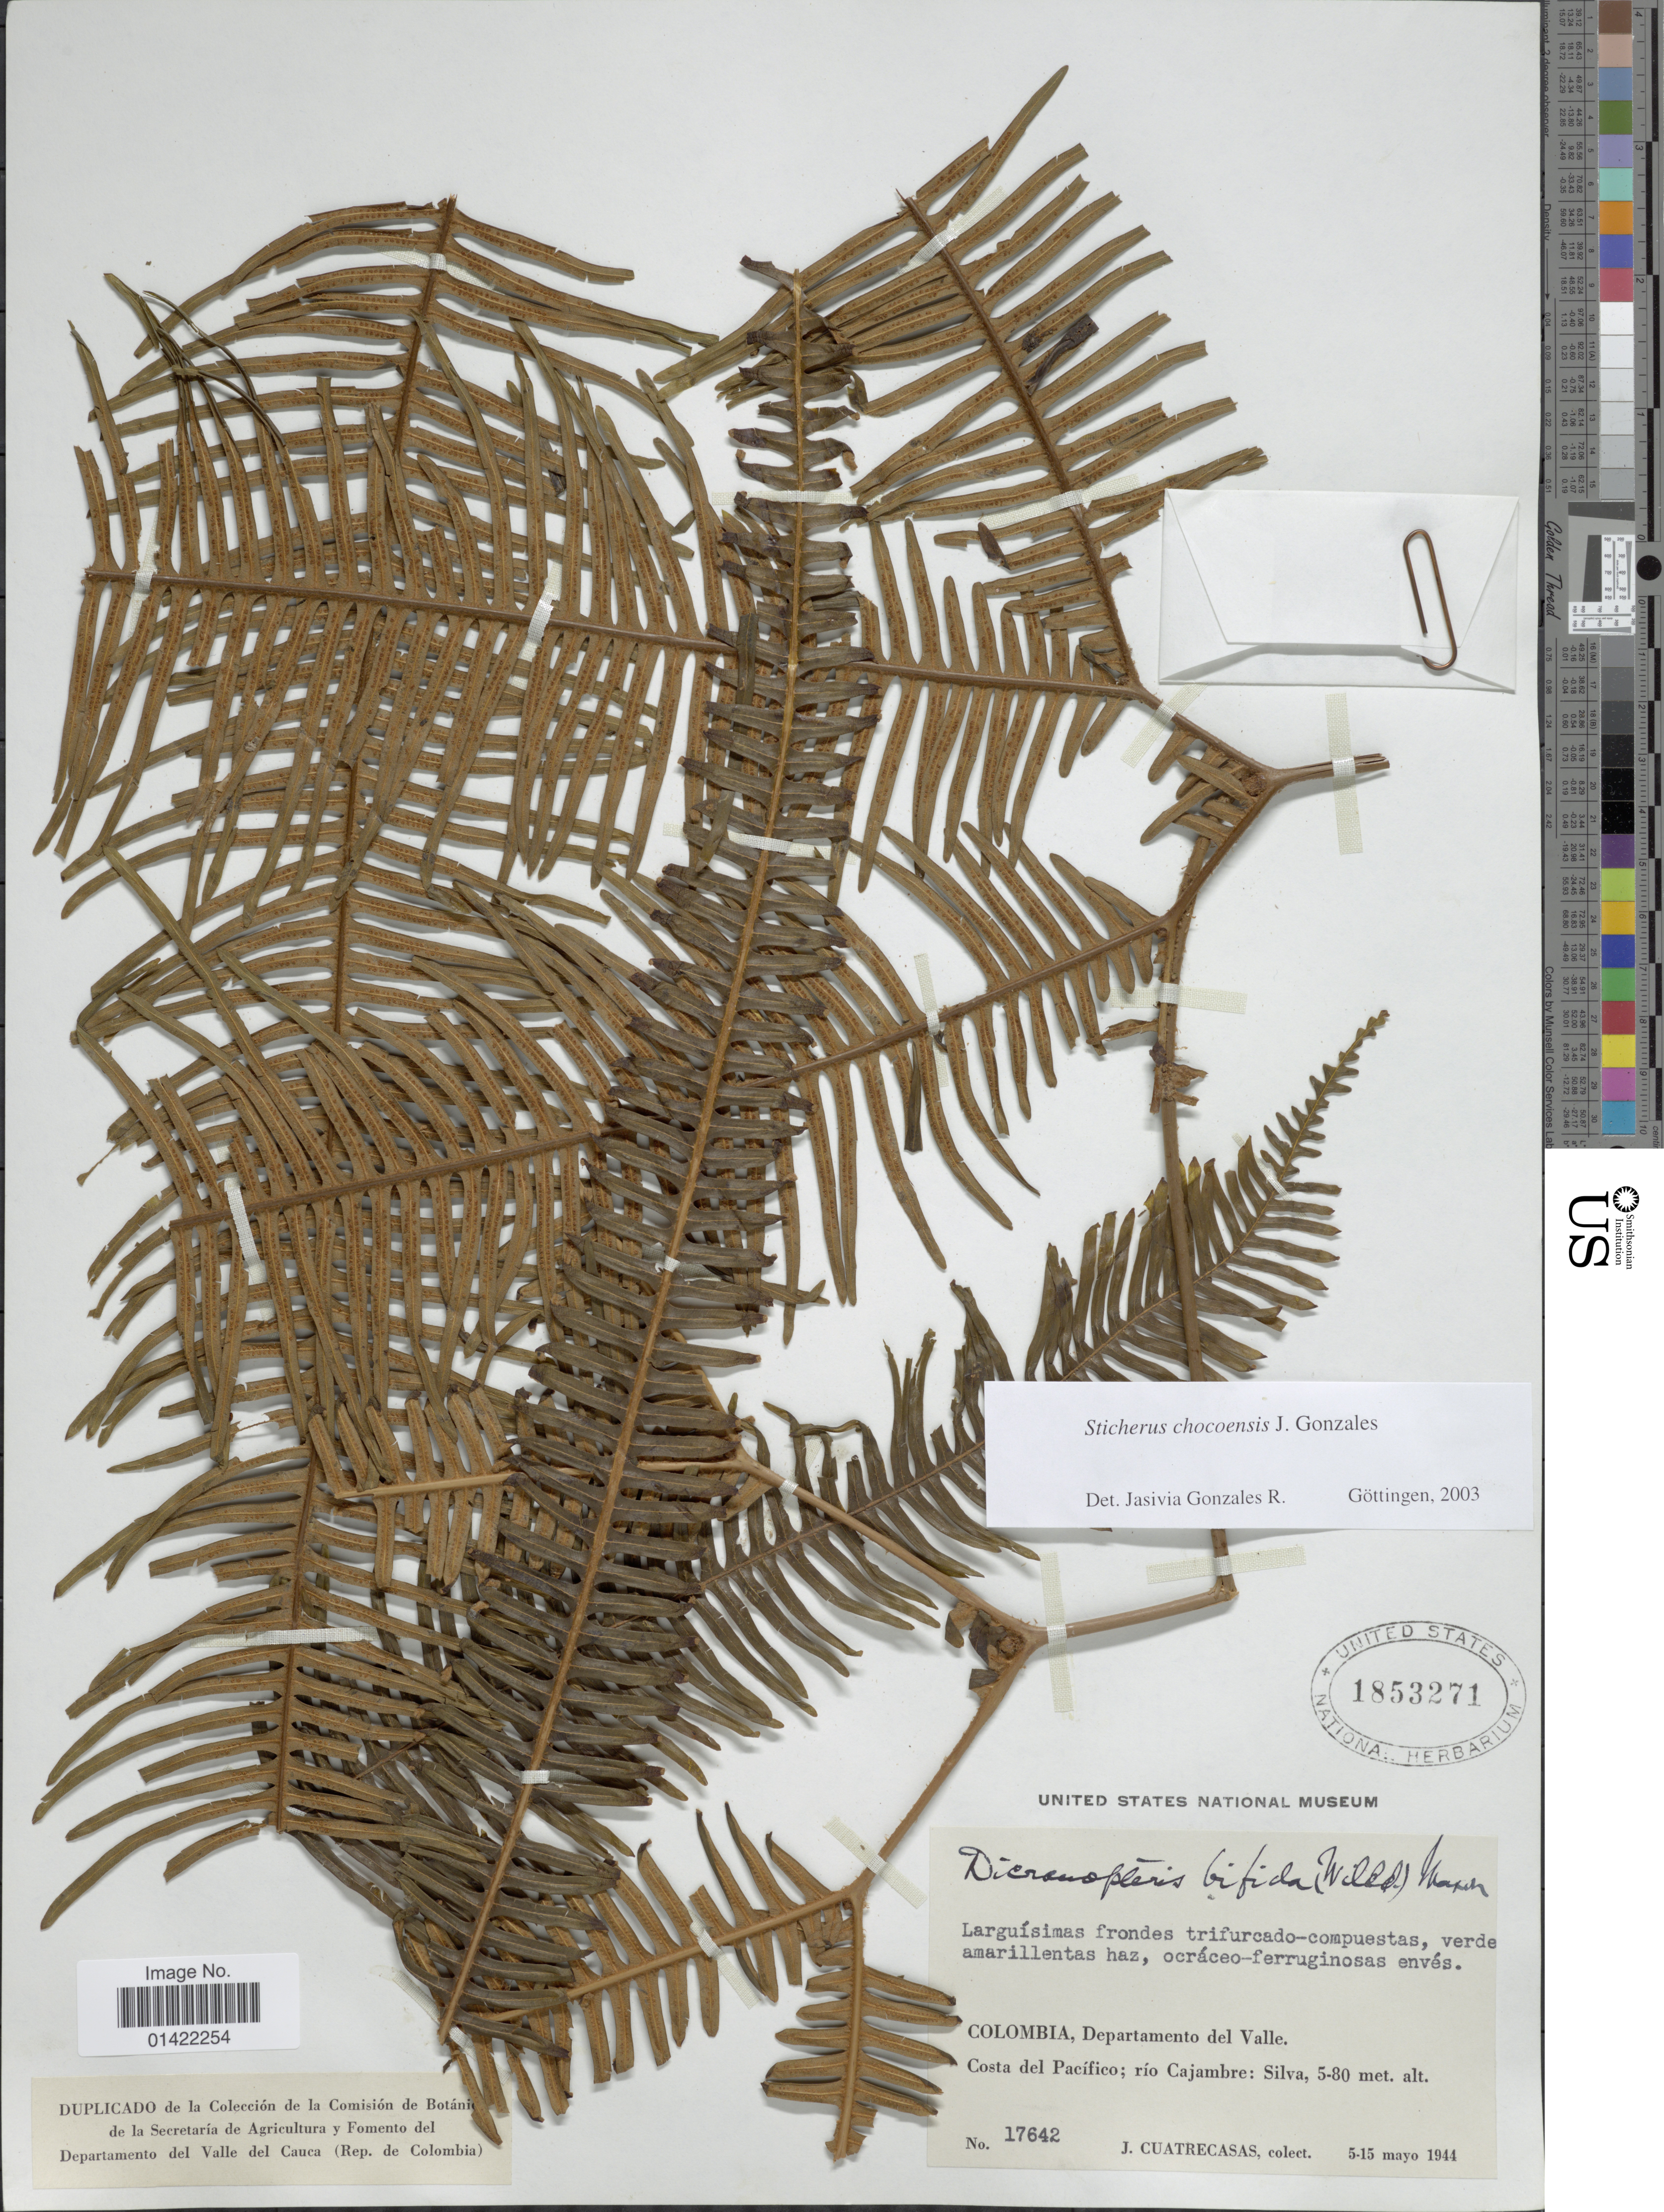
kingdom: Plantae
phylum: Tracheophyta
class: Polypodiopsida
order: Gleicheniales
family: Gleicheniaceae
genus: Sticherus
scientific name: Sticherus chocoensis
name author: J. Gonzales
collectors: J. Cuatrecasas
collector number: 17642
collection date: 1944-05-05/1944-05-15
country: Colombia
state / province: Valle del Cauca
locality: Costa del Pacífico; río Cajambre: Silva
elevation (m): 5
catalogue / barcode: US 1853271